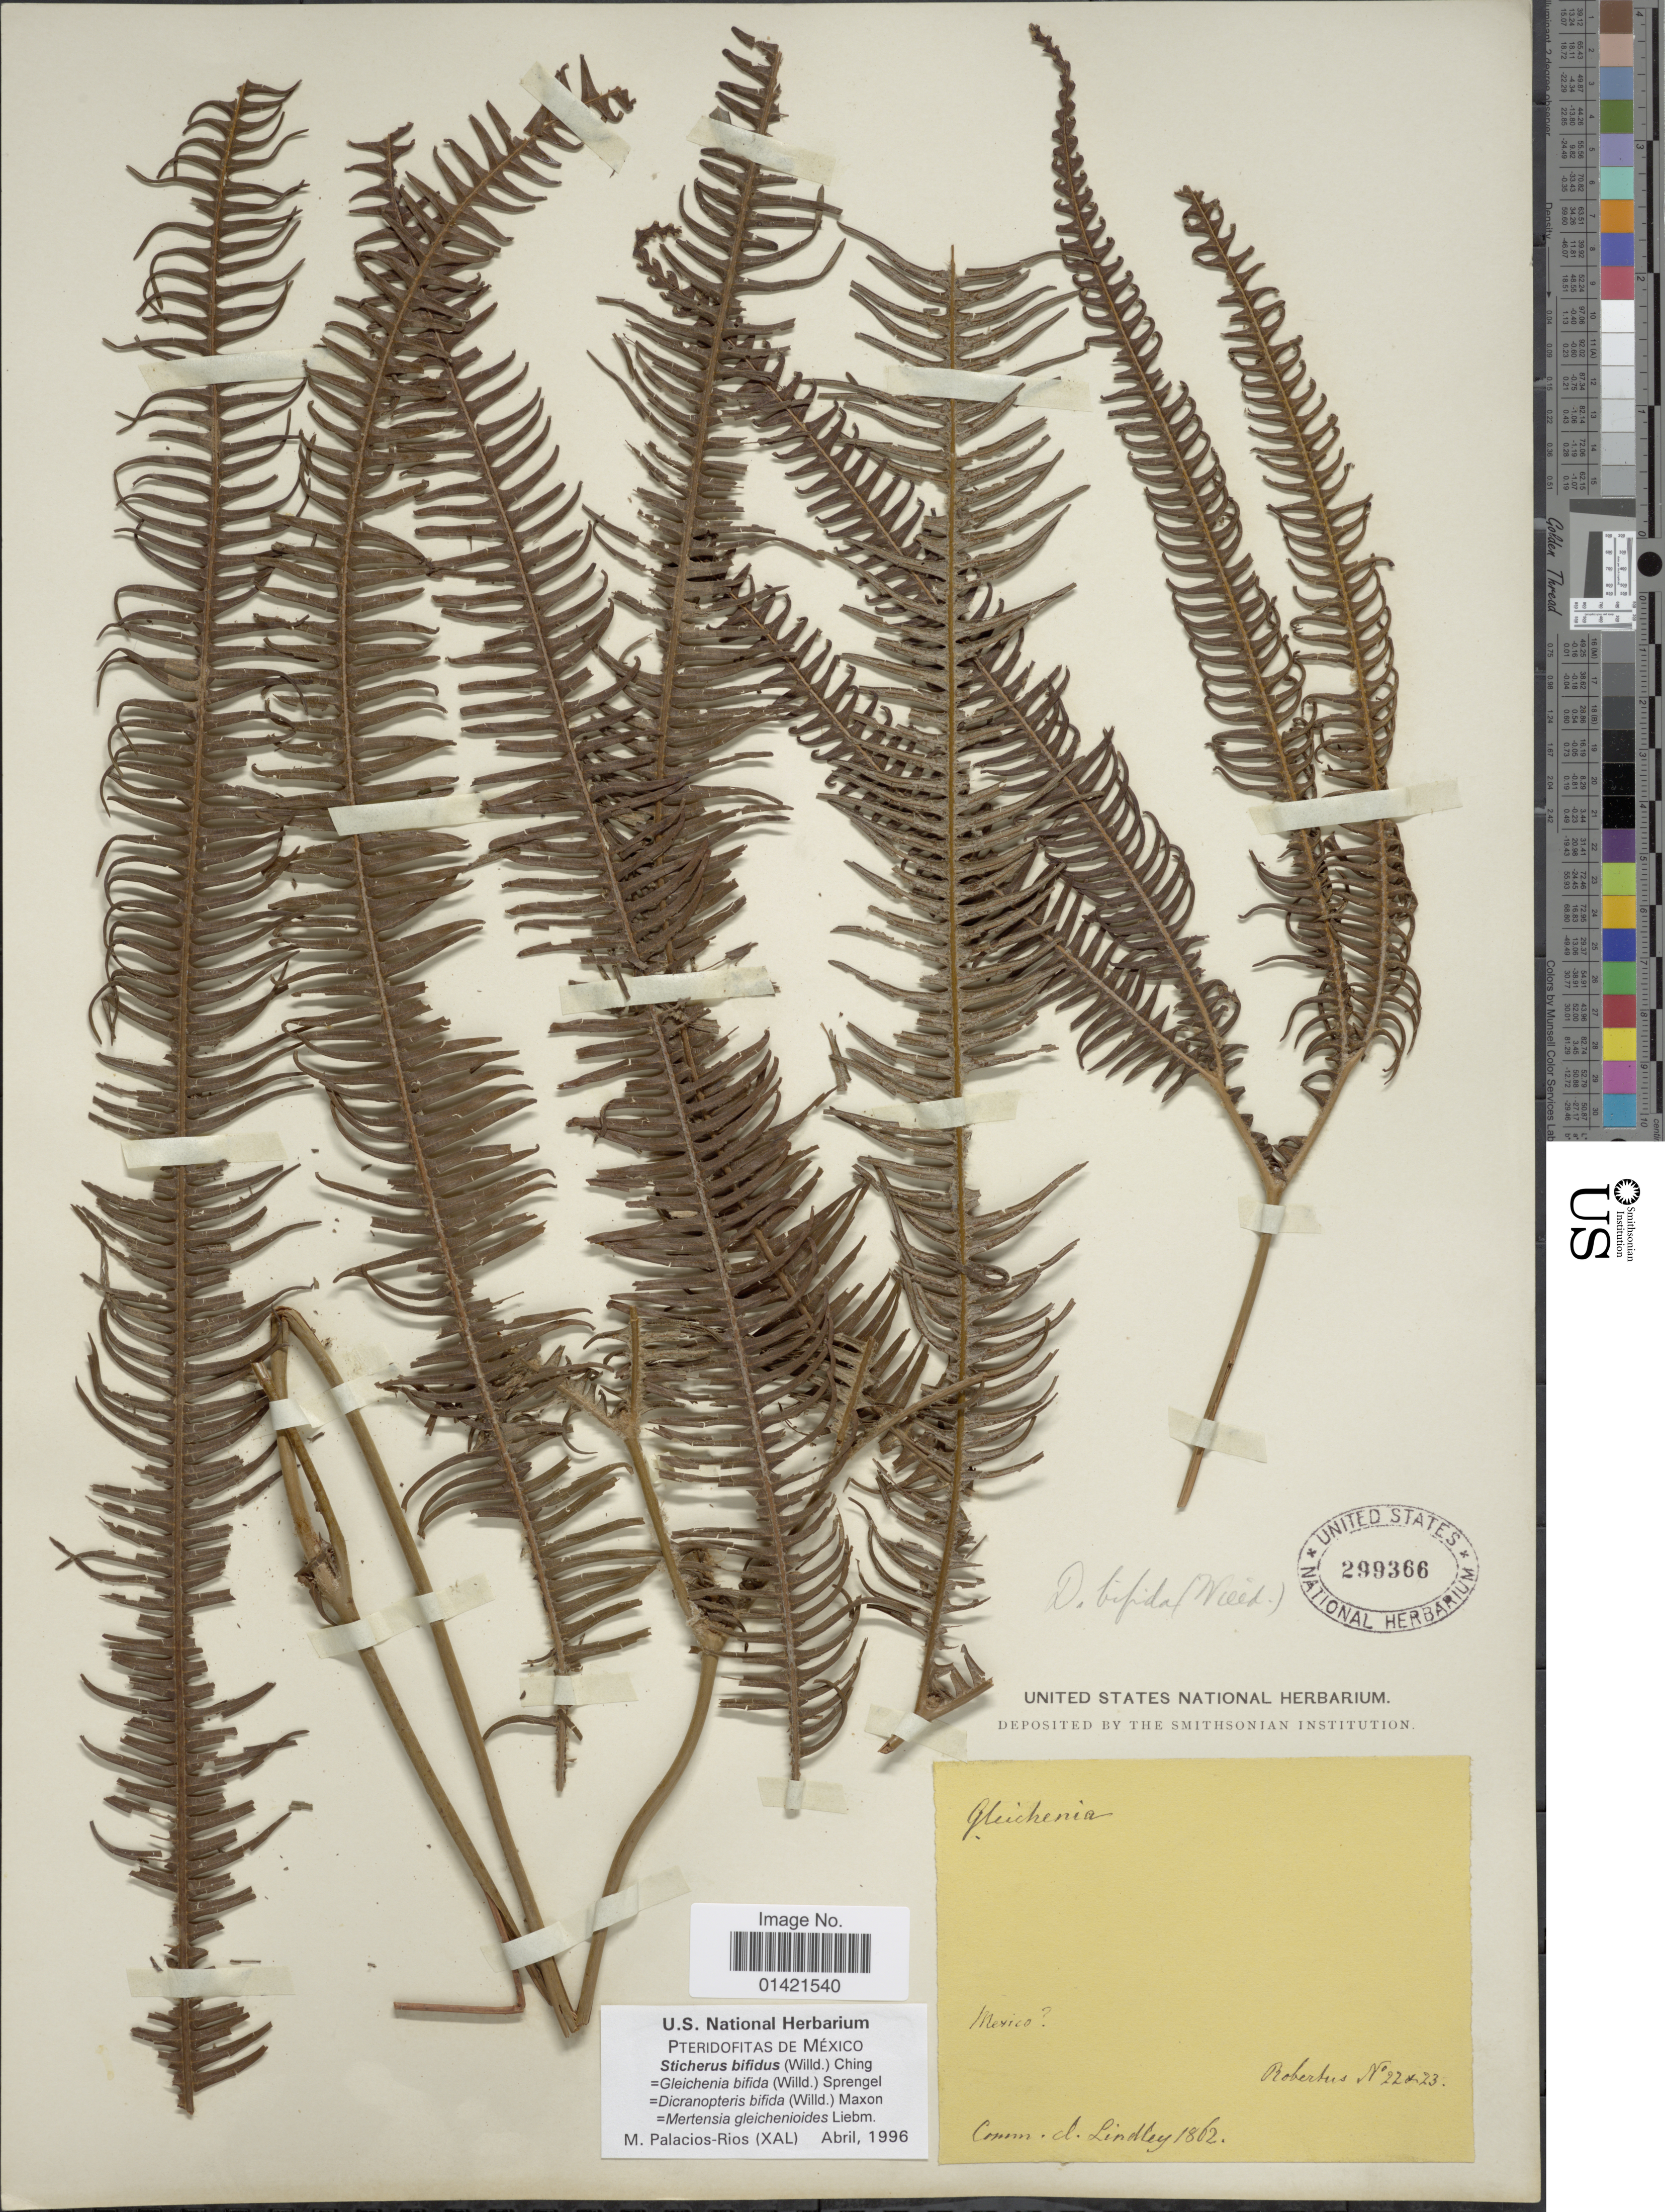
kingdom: Plantae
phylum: Tracheophyta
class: Polypodiopsida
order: Gleicheniales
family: Gleicheniaceae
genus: Sticherus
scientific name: Sticherus bifidus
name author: (Willd.) Ching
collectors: Robertus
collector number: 22/23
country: Mexico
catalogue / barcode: US 299366